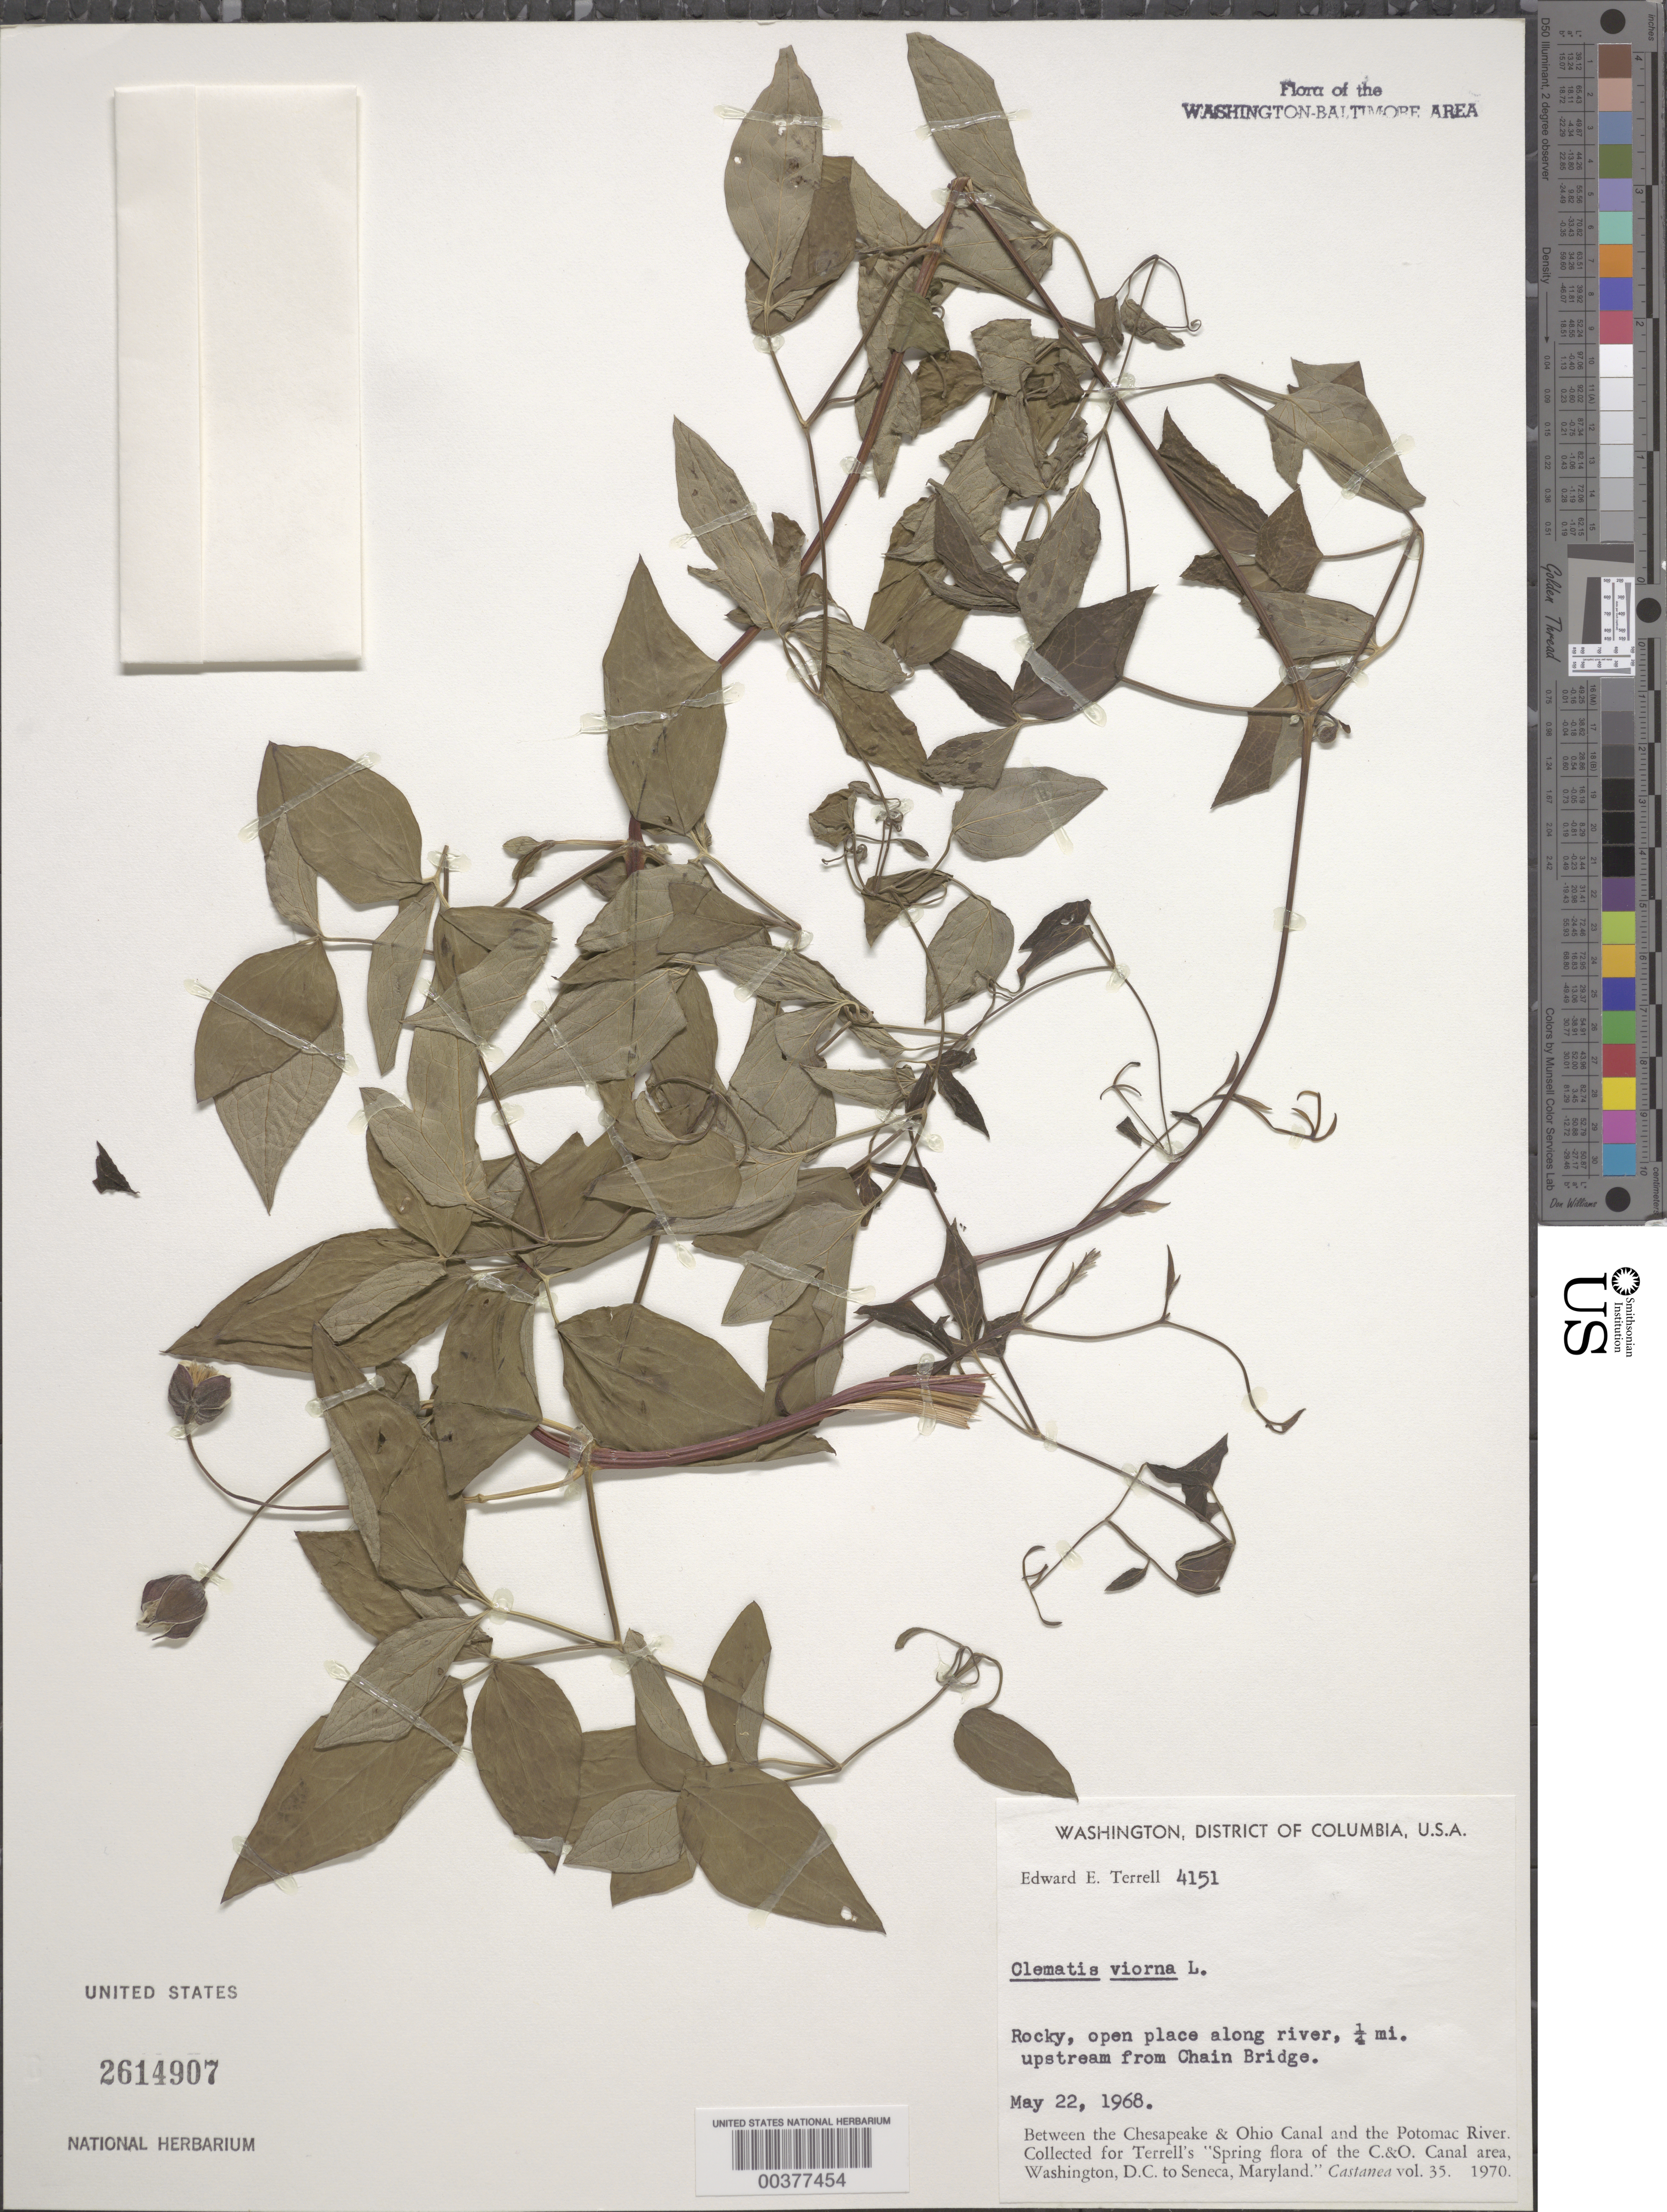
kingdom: Plantae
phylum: Tracheophyta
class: Magnoliopsida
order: Ranunculales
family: Ranunculaceae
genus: Clematis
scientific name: Clematis viorna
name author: L.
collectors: E. E. Terrell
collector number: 4151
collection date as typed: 22 May 1968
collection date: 1968-05-22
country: United States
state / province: District of Columbia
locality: Chain Bridge C. and O. Canal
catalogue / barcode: US 2614907